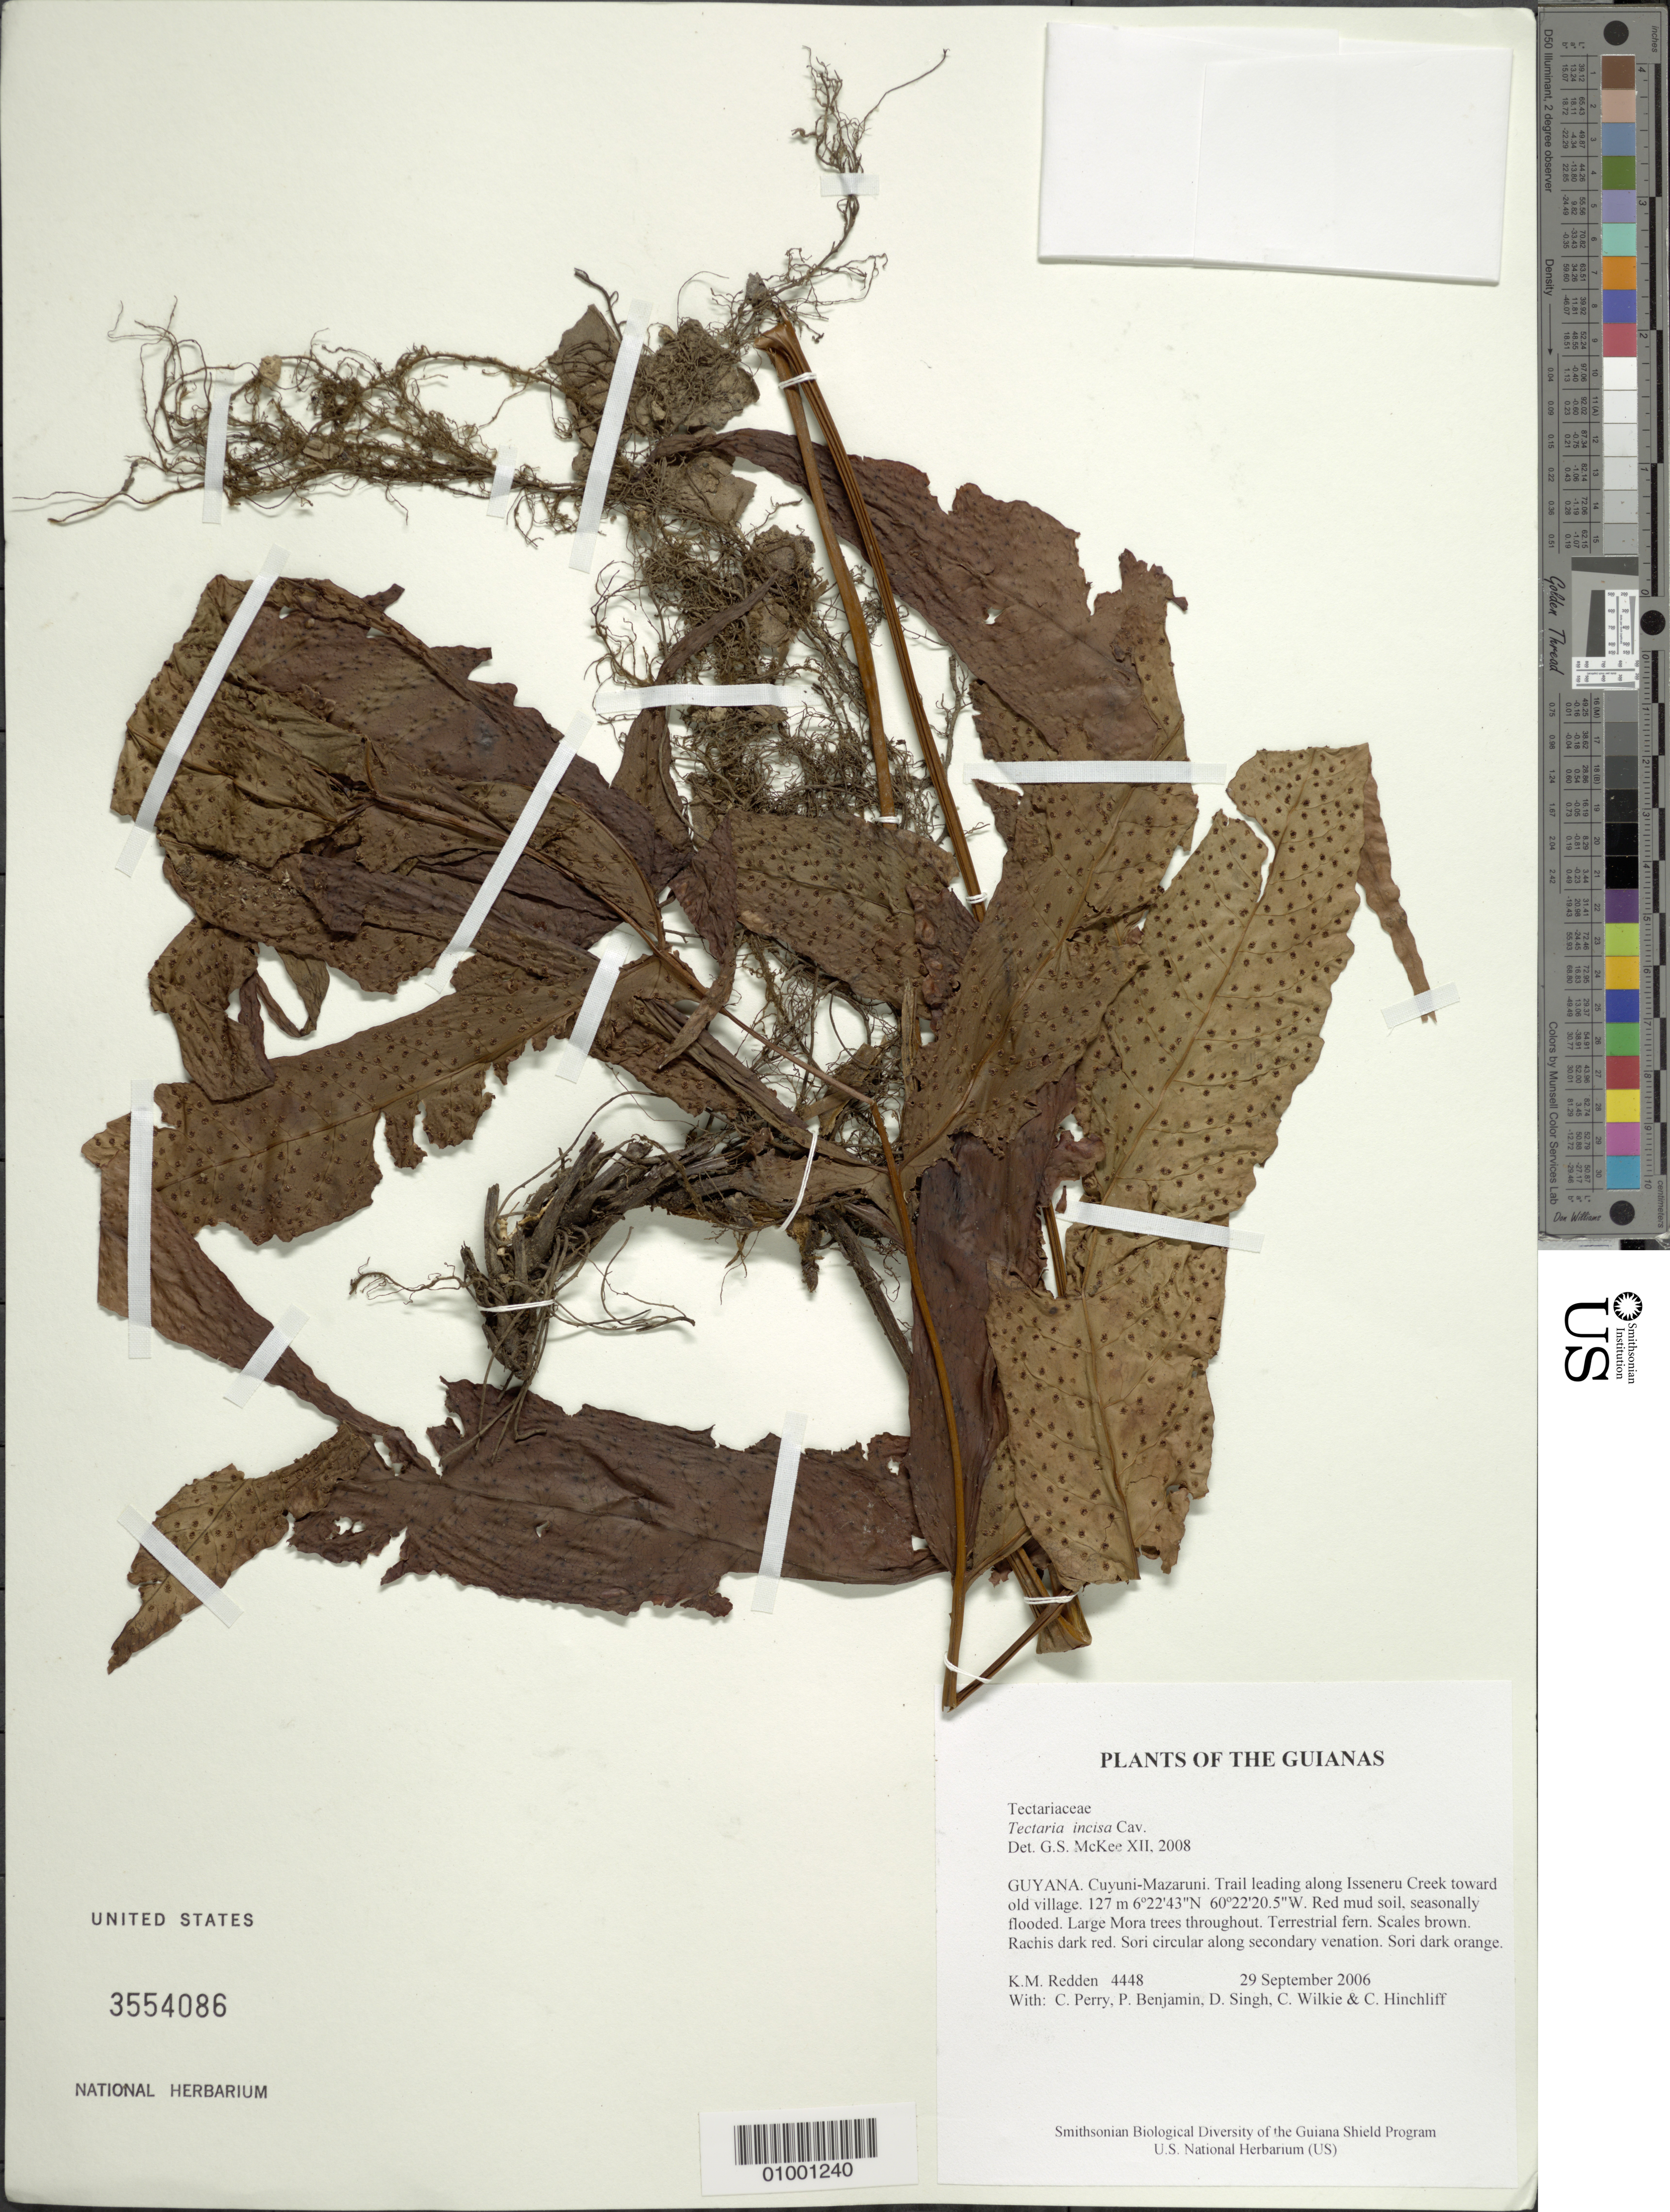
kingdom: Plantae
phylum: Tracheophyta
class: Polypodiopsida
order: Polypodiales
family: Tectariaceae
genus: Tectaria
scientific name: Tectaria incisa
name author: Cav.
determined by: McKee, G. S., (US), NMNH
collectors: K. M. Redden, C. Perry, P. Benjamin, D. Singh, C. Wilkie & C. E. Hinchliff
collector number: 4448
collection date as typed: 29 September 2006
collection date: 2006-09-29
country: Guyana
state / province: Cuyuni-Mazaruni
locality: Trail leading along Isseneru Creek toward old village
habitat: Red mud soil, seasonally flooded. Large Mora trees throughout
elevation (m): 127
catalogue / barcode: US 3554086